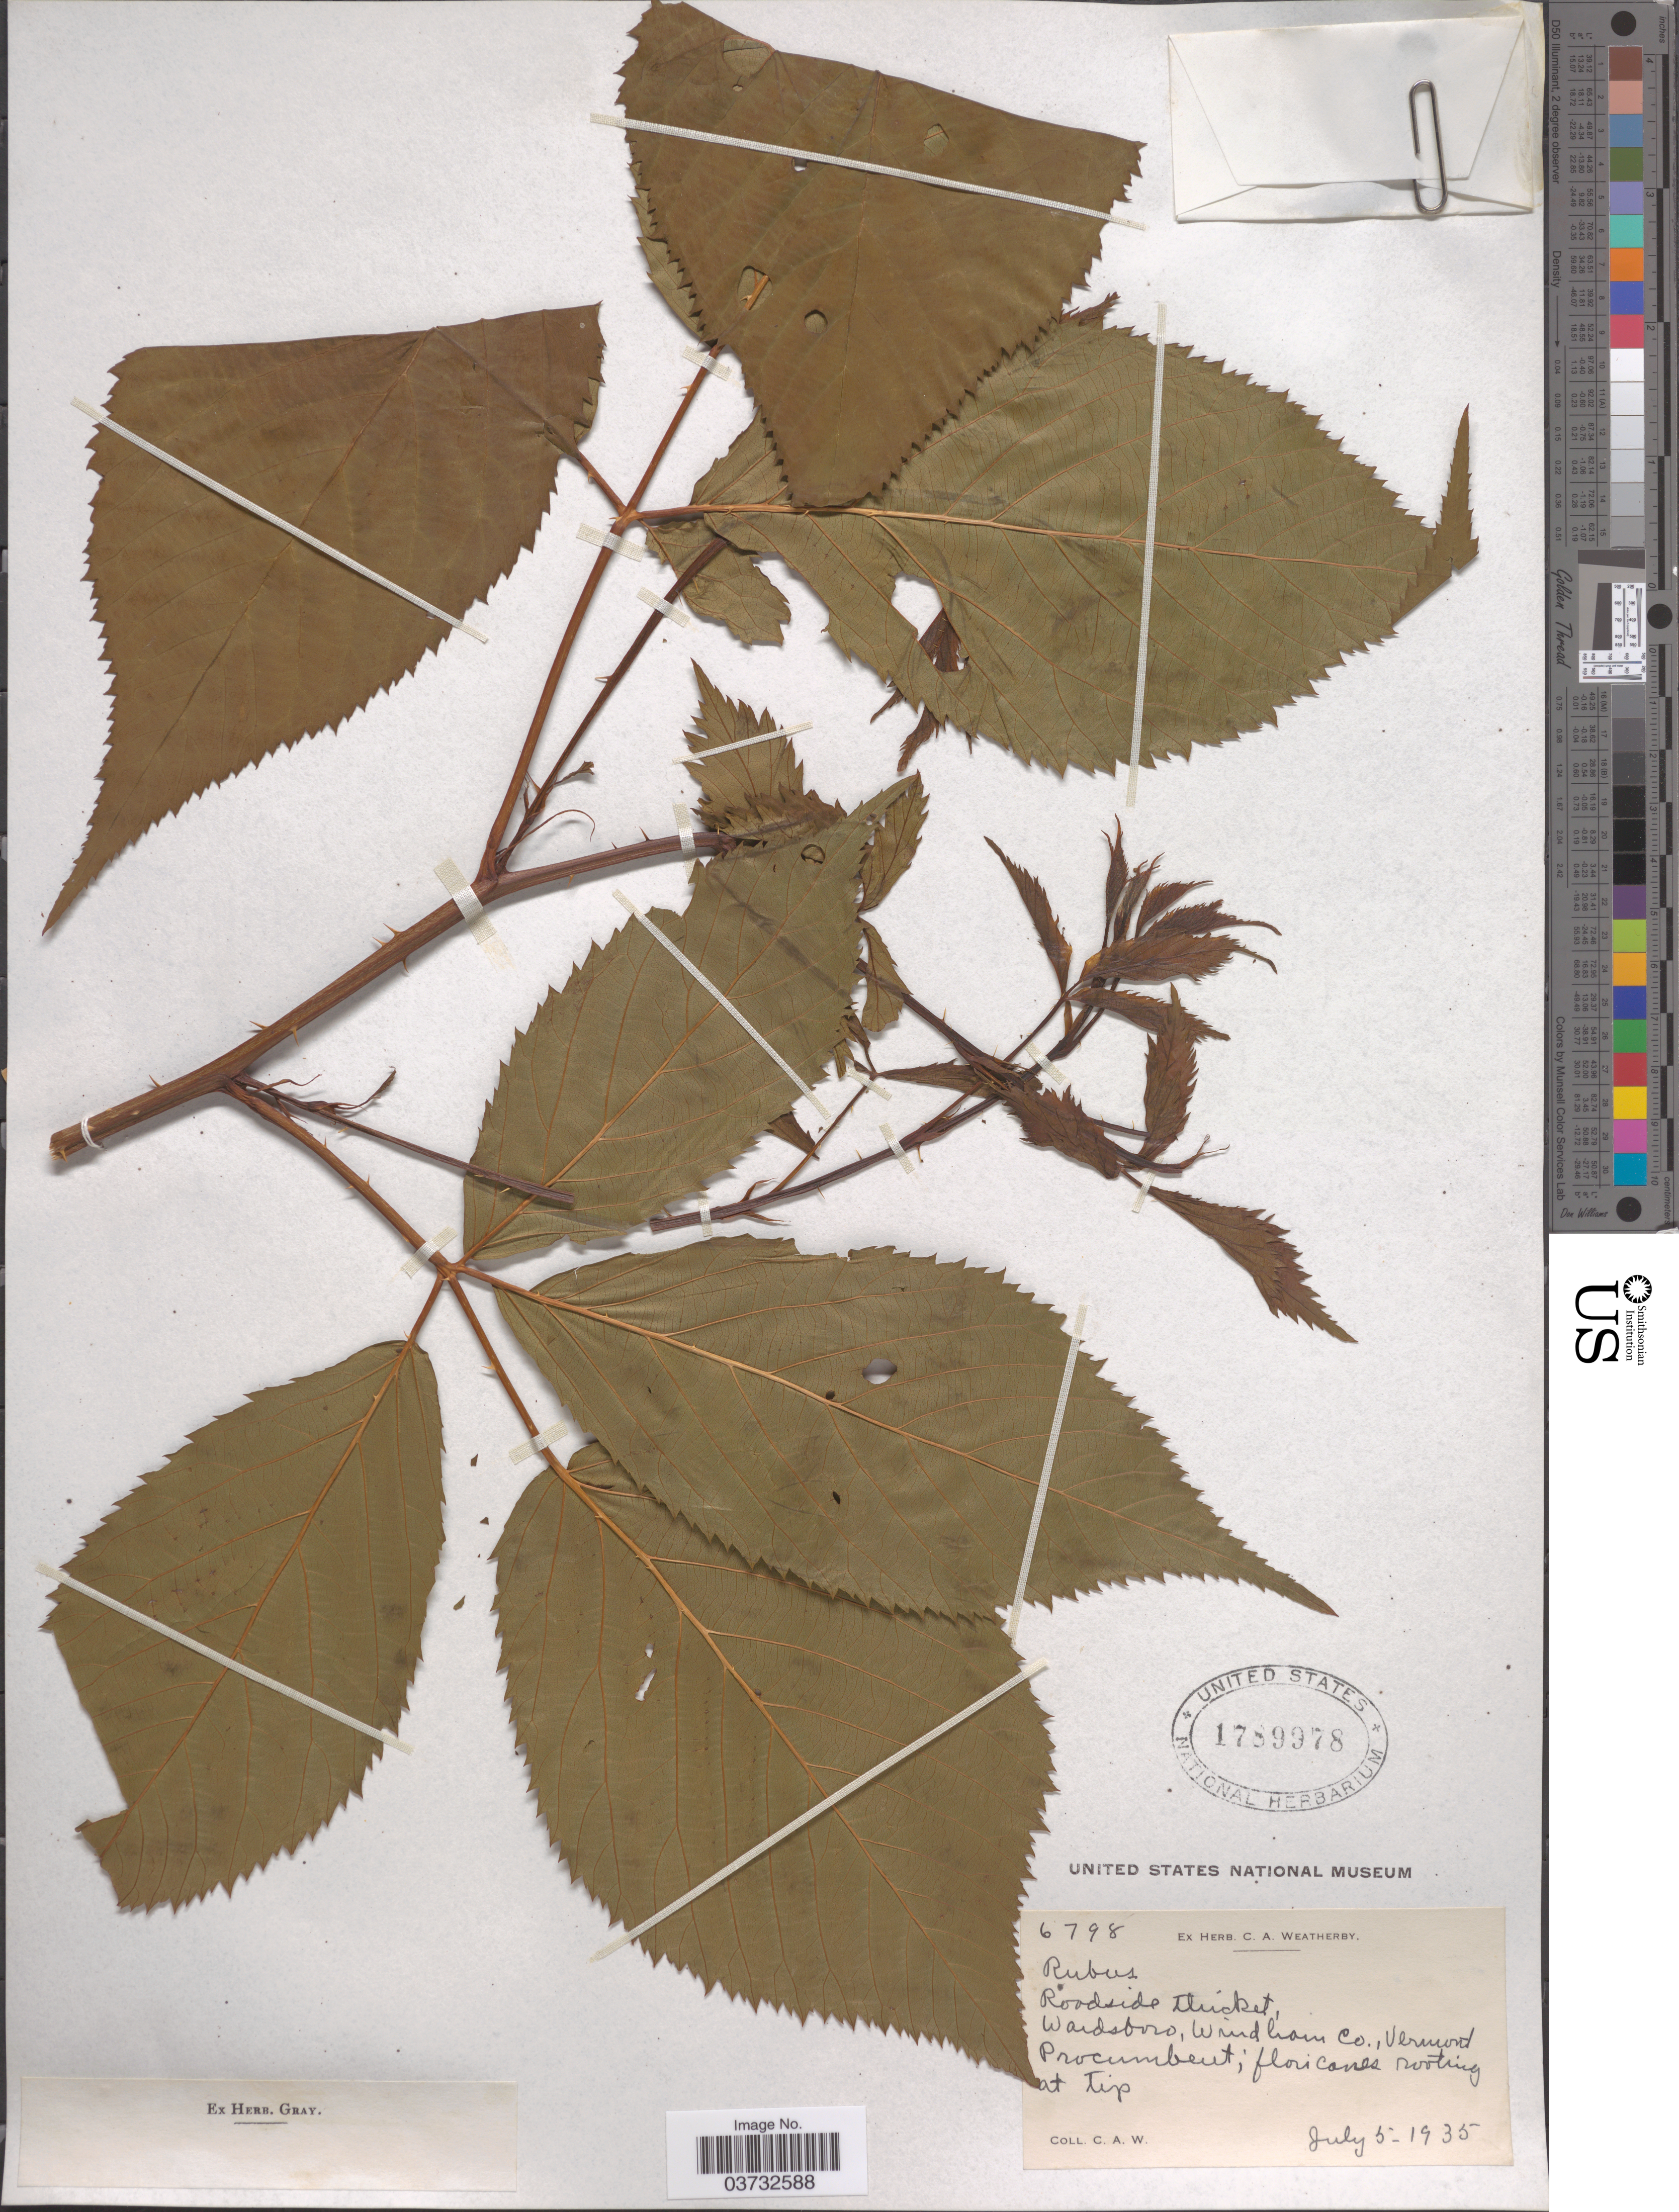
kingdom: Plantae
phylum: Tracheophyta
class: Magnoliopsida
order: Rosales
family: Rosaceae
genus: Rubus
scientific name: Rubus sp.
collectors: C. A. Weatherby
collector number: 6798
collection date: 1935-07-05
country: United States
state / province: Vermont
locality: Roadside thicket, Wardsboro, Windham Co.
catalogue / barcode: US 1789978